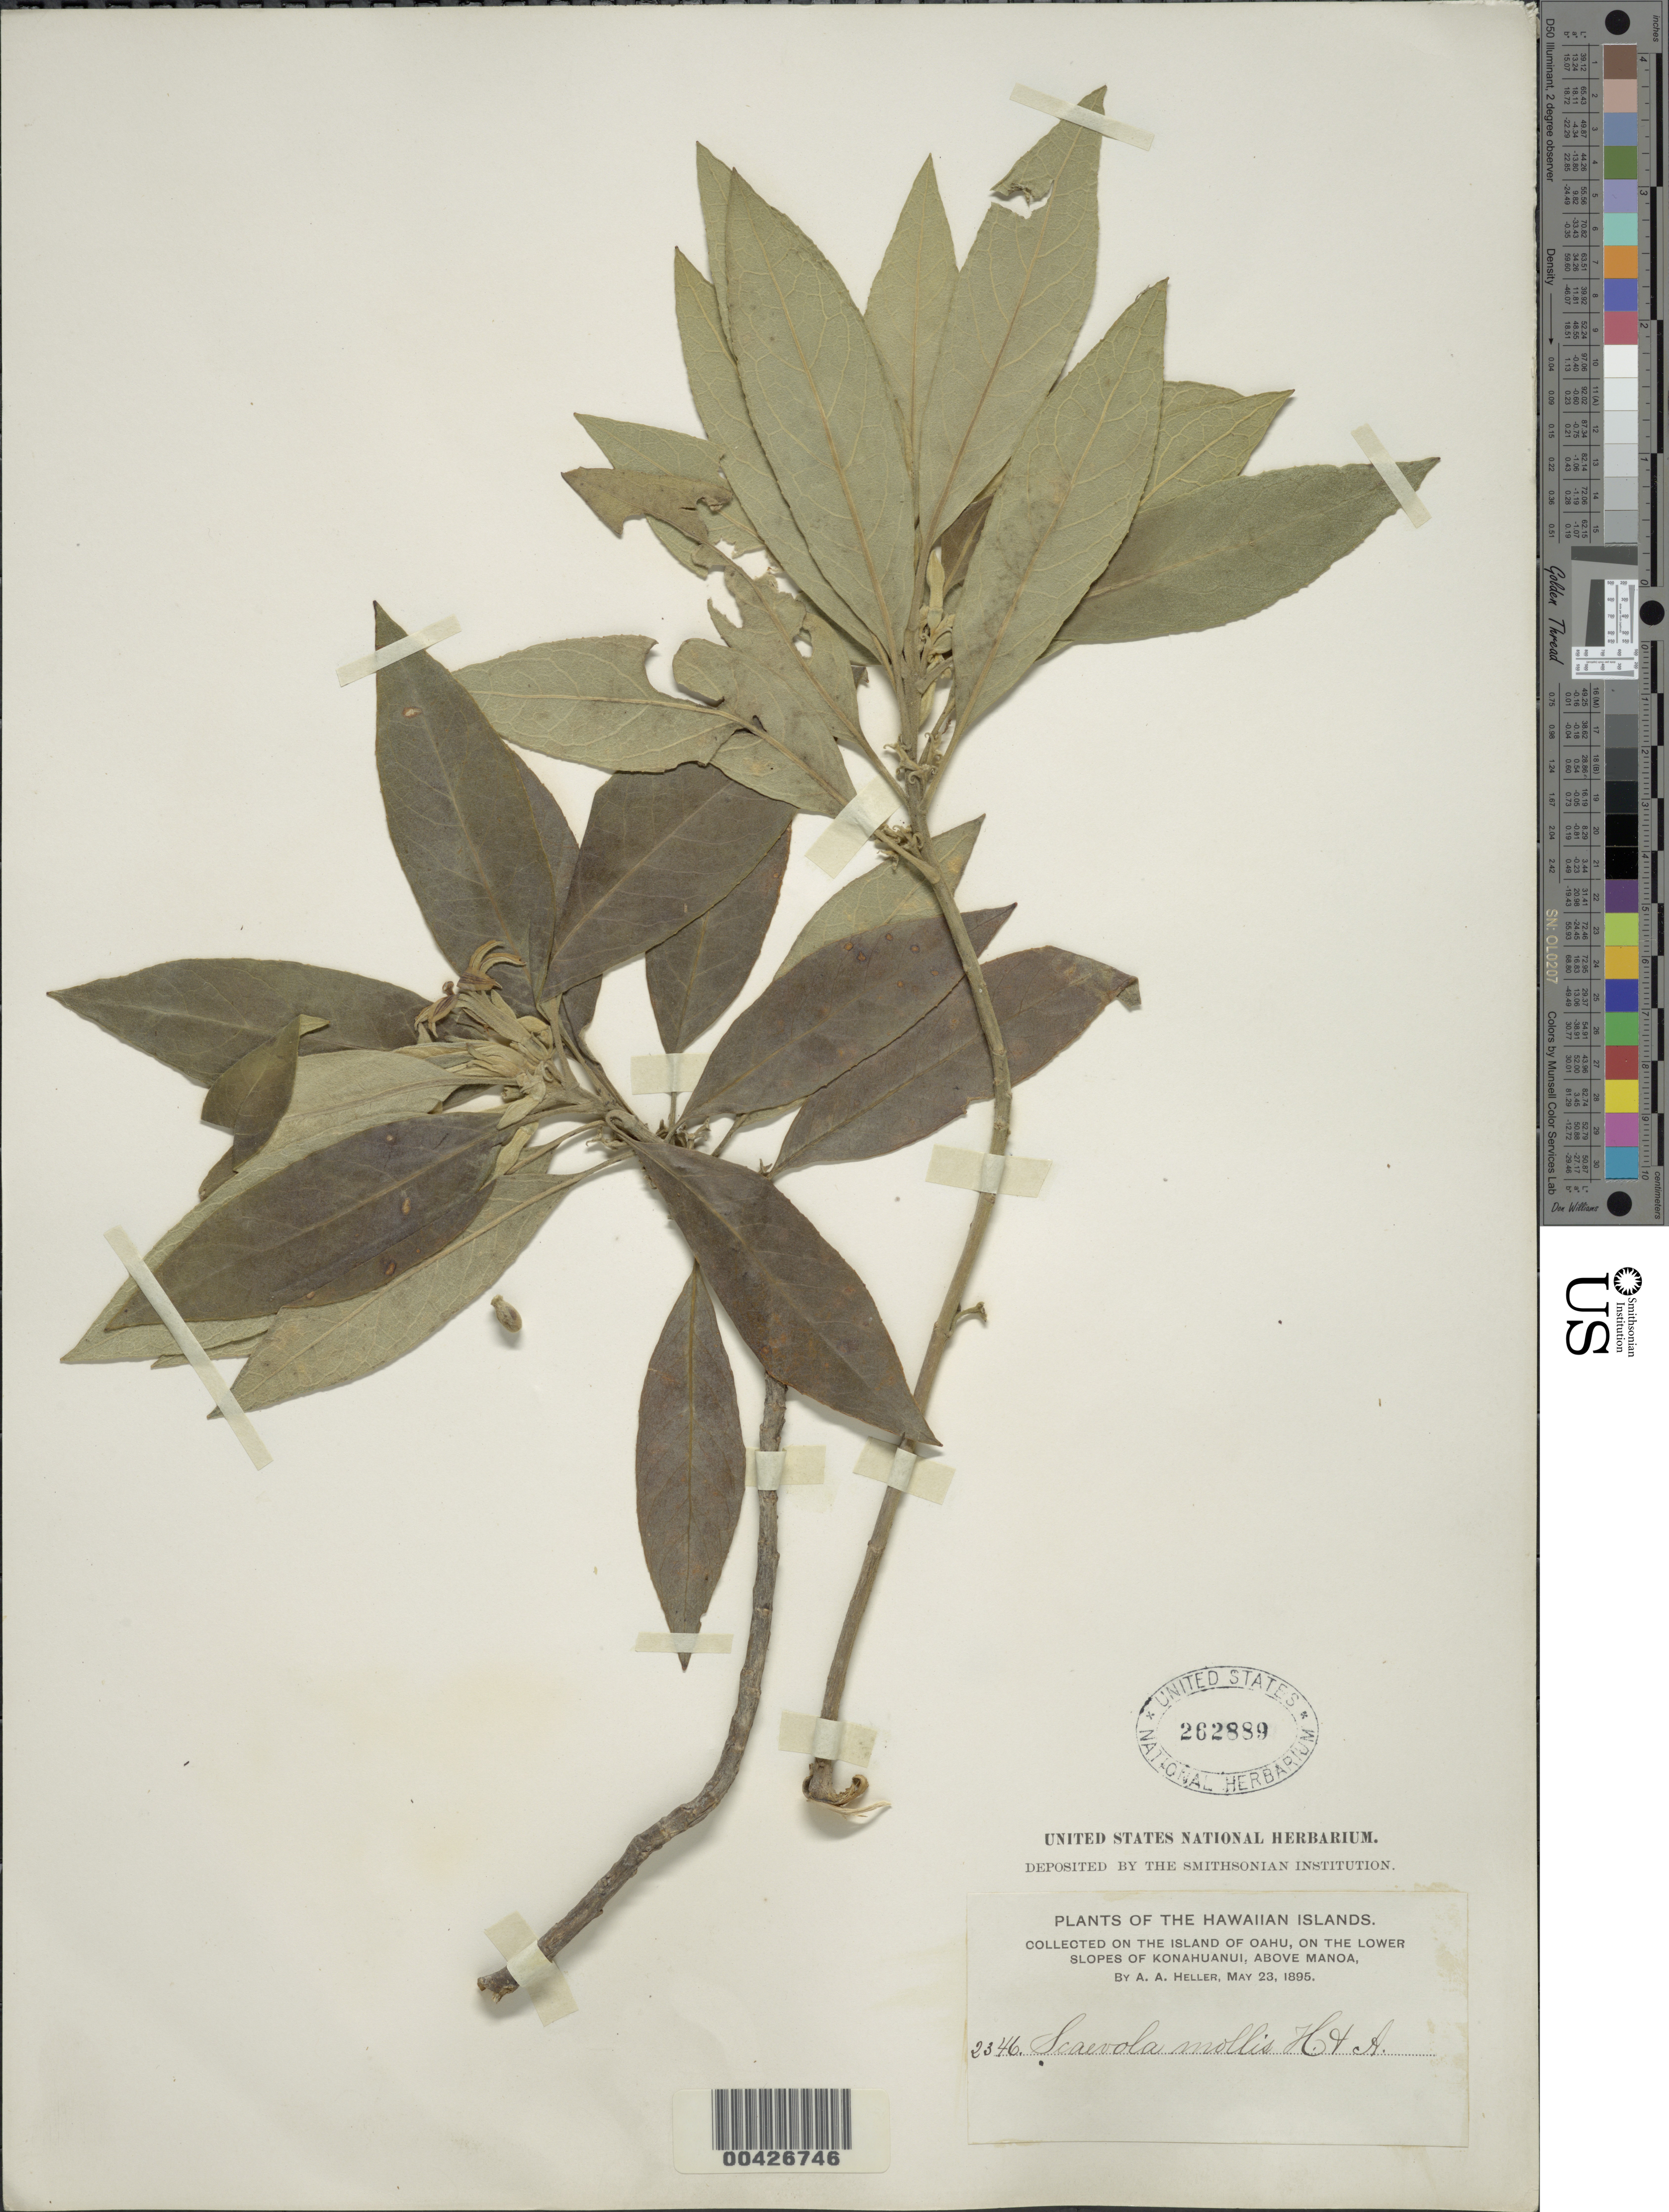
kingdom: Plantae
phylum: Tracheophyta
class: Magnoliopsida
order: Asterales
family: Goodeniaceae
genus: Scaevola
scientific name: Scaevola mollis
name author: Hook. & Arn.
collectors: A. A. Heller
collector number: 2436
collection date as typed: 23 May 1895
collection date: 1895-05-23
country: United States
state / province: Hawaii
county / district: Honolulu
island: Oahu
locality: On the lower slopes of Konahuanui, above Manoa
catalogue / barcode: US 262889